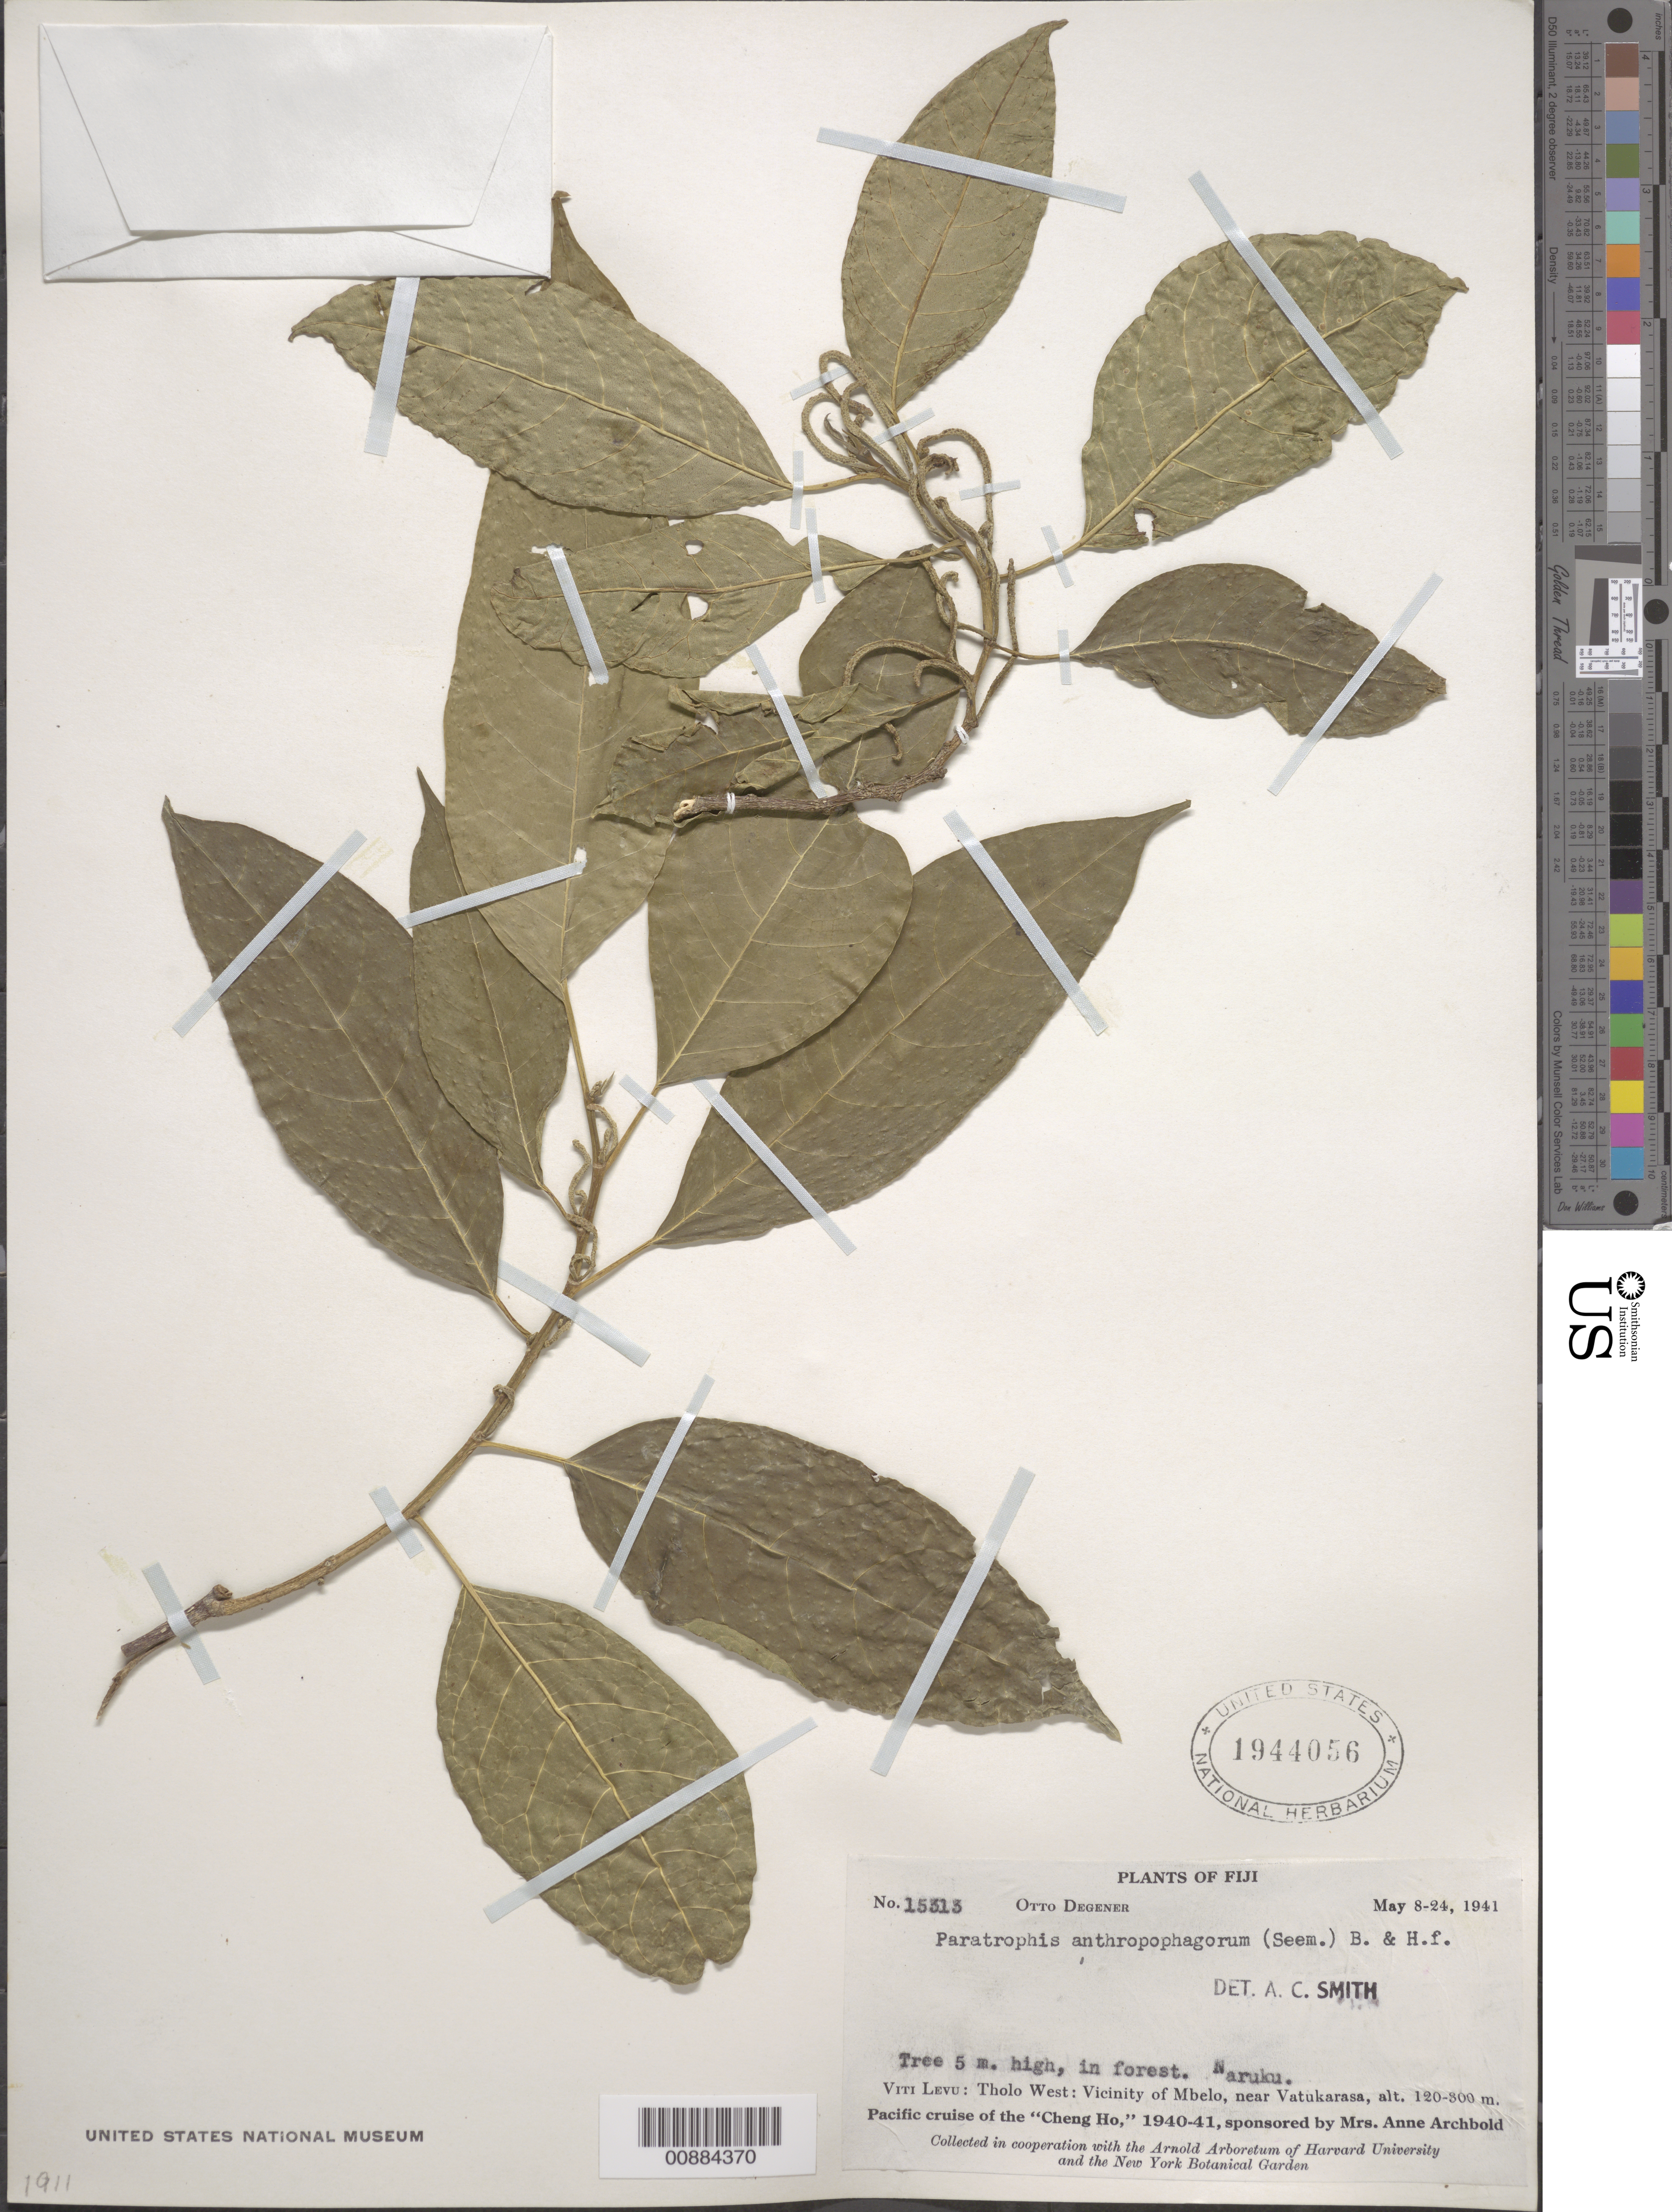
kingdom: Plantae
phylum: Tracheophyta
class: Magnoliopsida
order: Rosales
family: Moraceae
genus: Paratrophis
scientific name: Paratrophis anthropophagorum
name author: (Seem.) Benth. & Hook. f. ex Drake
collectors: O. Degener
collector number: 15313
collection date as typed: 08 May 1941 to 24 May 1941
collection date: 1941-05-08/1941-05-24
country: Fiji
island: Viti Levu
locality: Viti Levu: Tholo West: Vicinity of Mbelo, near Vatukarasa.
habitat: in forest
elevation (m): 120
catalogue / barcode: US 1944056